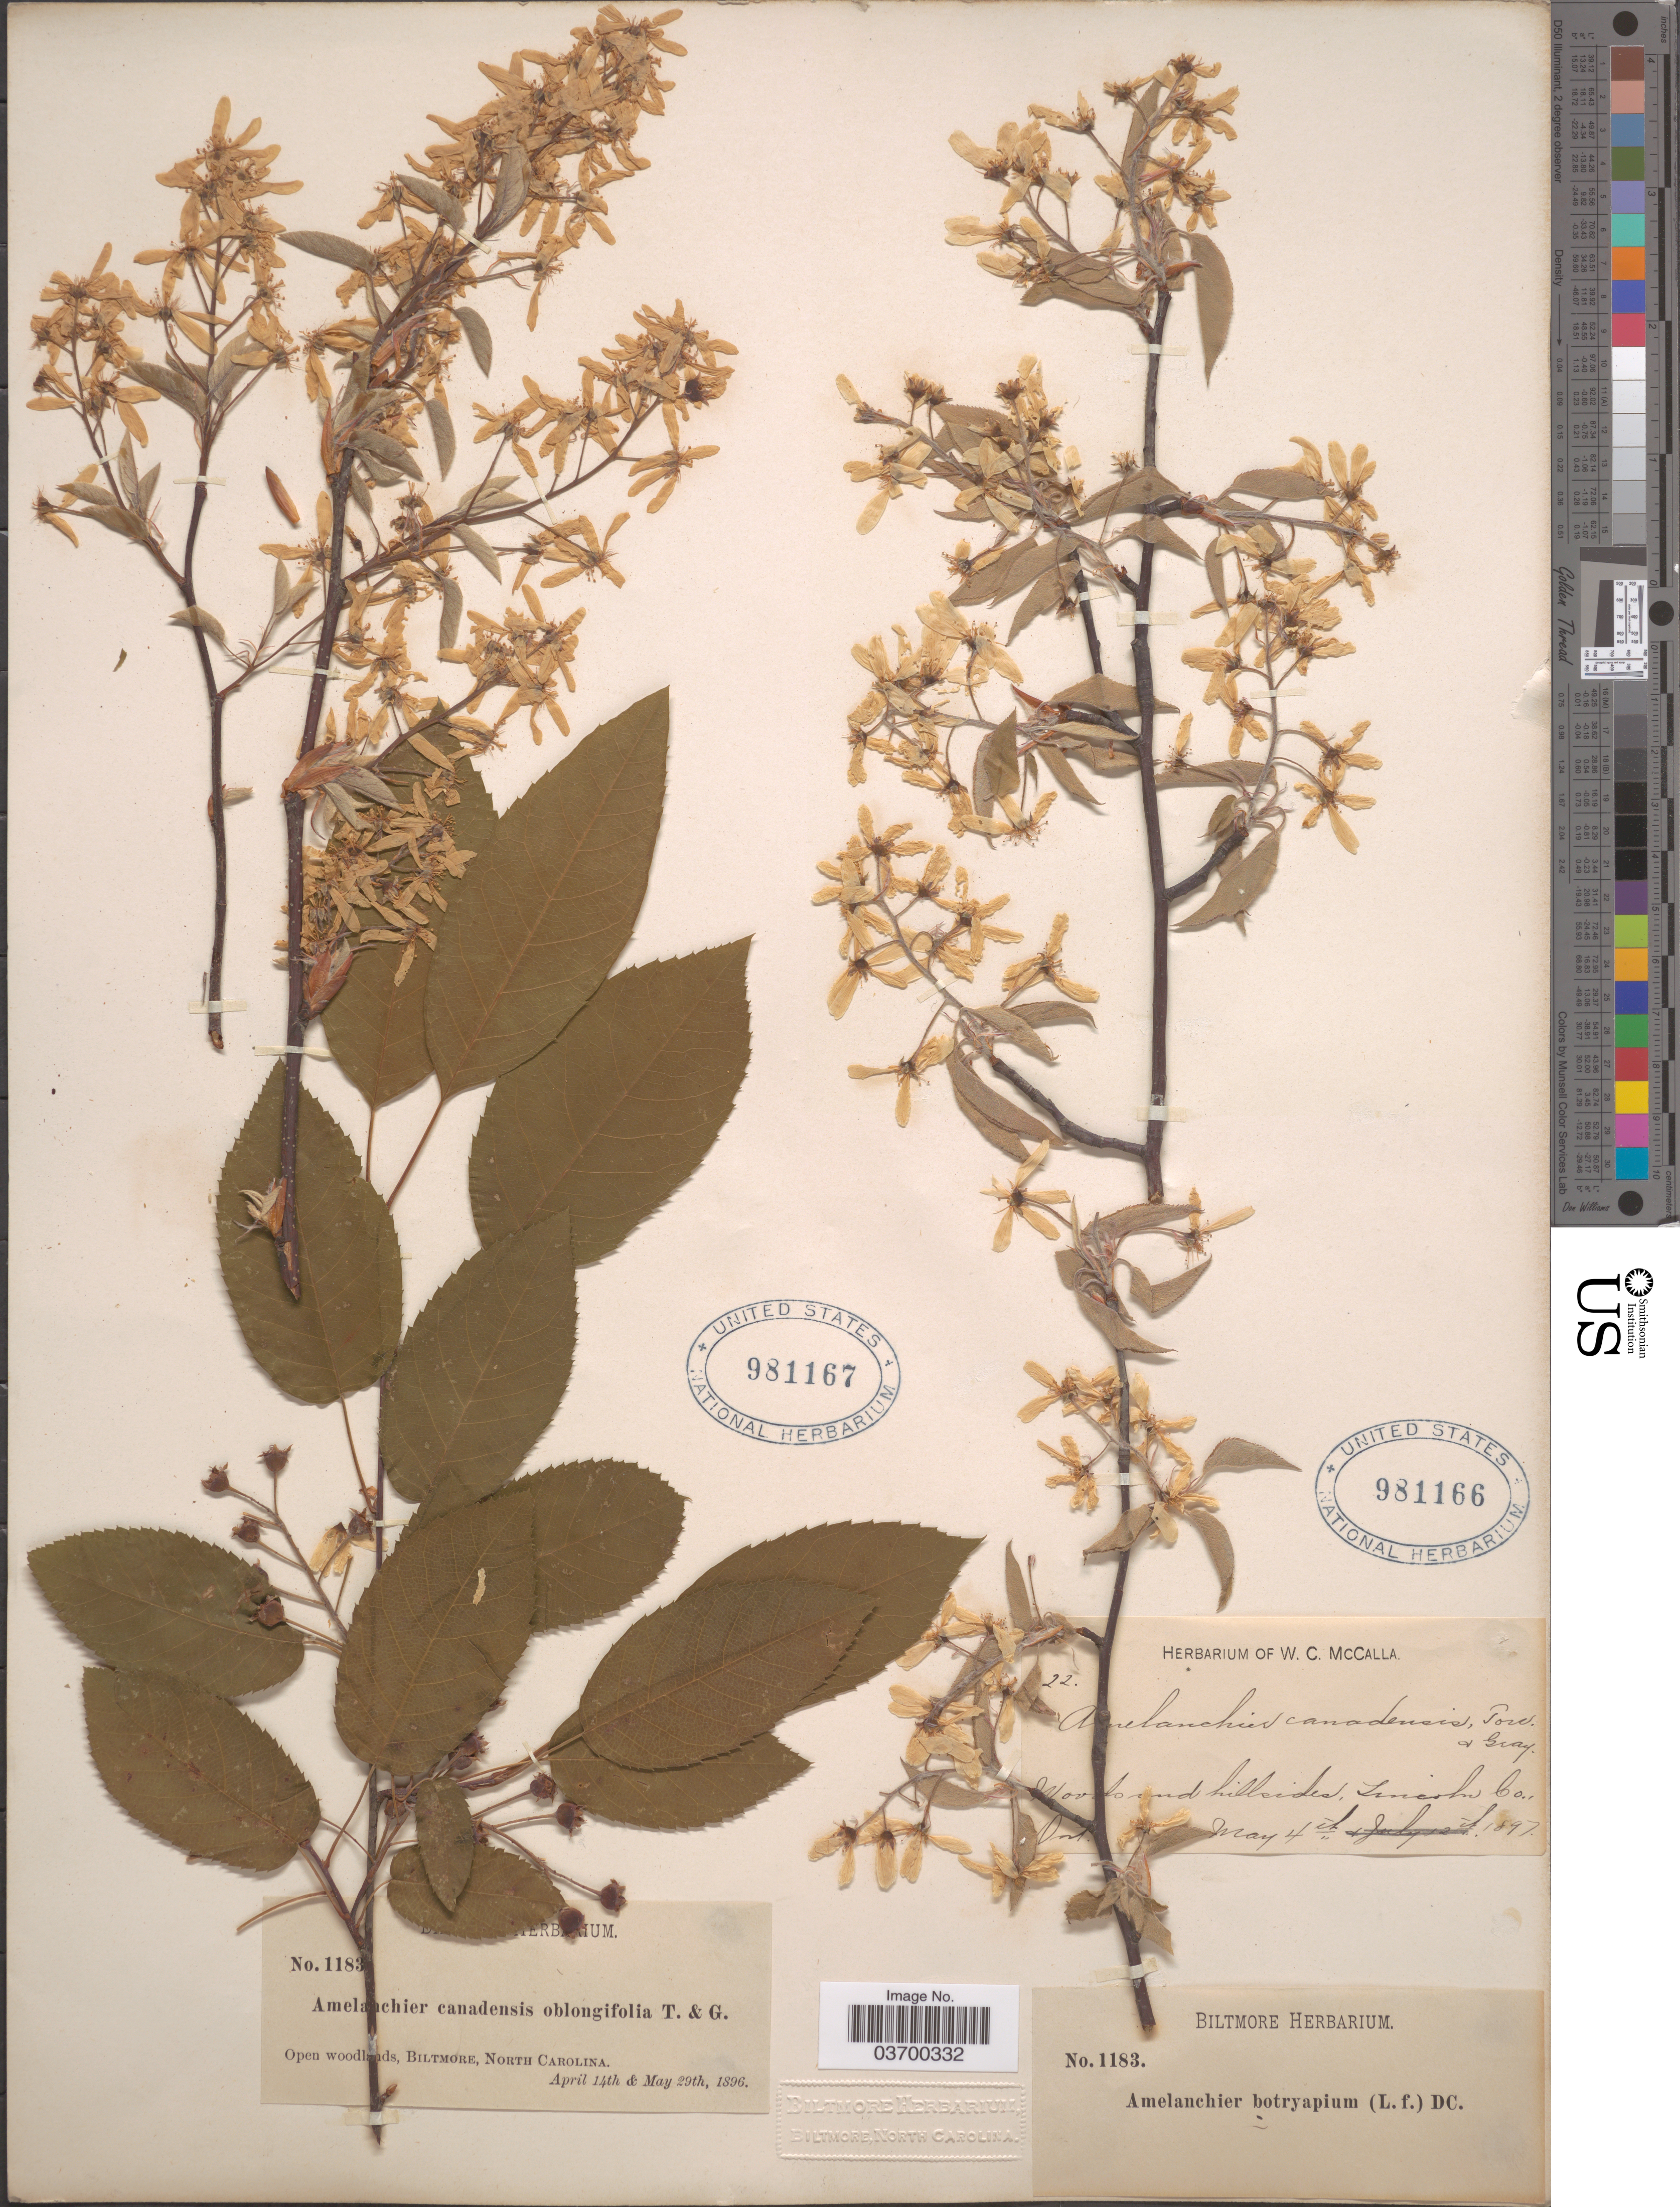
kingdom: Plantae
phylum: Tracheophyta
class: Magnoliopsida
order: Rosales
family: Rosaceae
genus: Amelanchier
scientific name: Amelanchier canadensis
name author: (L.) Medic.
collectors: ex herb. W. C. McCalla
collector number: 22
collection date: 1897-05-04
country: Canada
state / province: Ontario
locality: Lincoln Co.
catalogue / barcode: US 981166